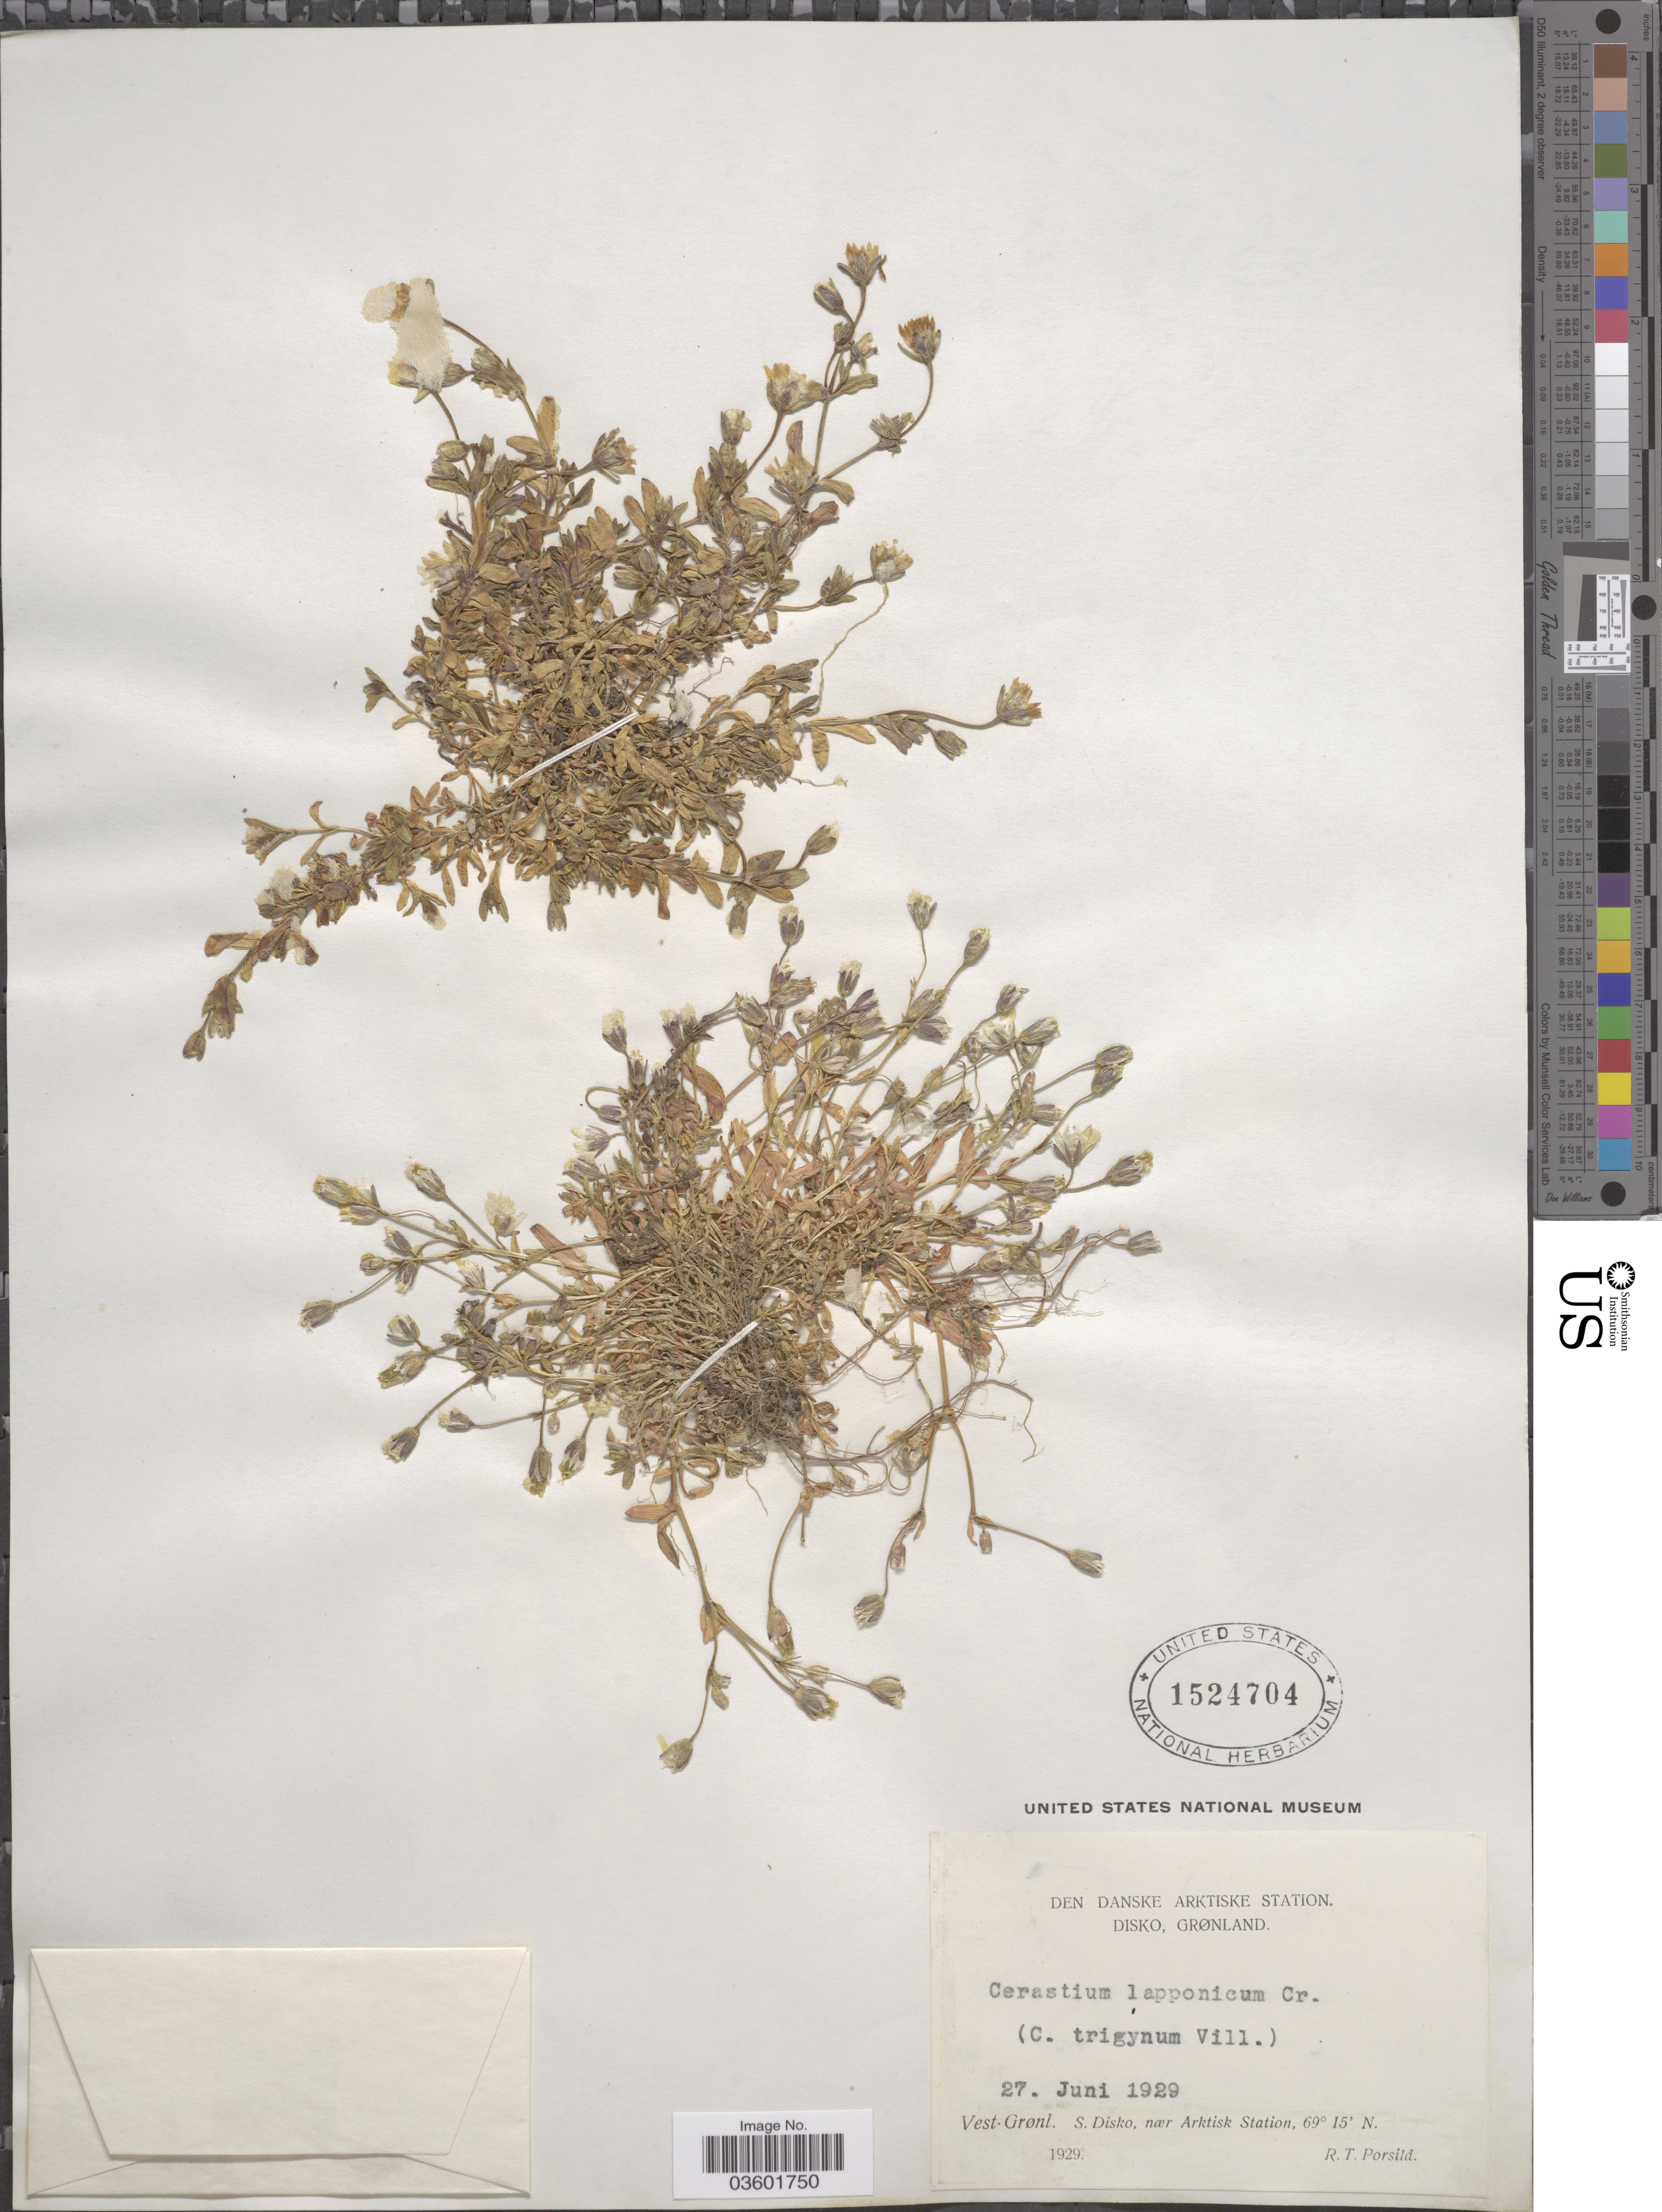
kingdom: Plantae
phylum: Tracheophyta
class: Magnoliopsida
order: Caryophyllales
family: Caryophyllaceae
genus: Cerastium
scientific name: Cerastium cerastoides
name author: (L.) Britton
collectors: R. T. Porsild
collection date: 1929-06-27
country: Greenland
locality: Den Danske Arktiske Station. Disko. Vest-Grønl. S. Disko, nær Arktisk Station.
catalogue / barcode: US 1524704